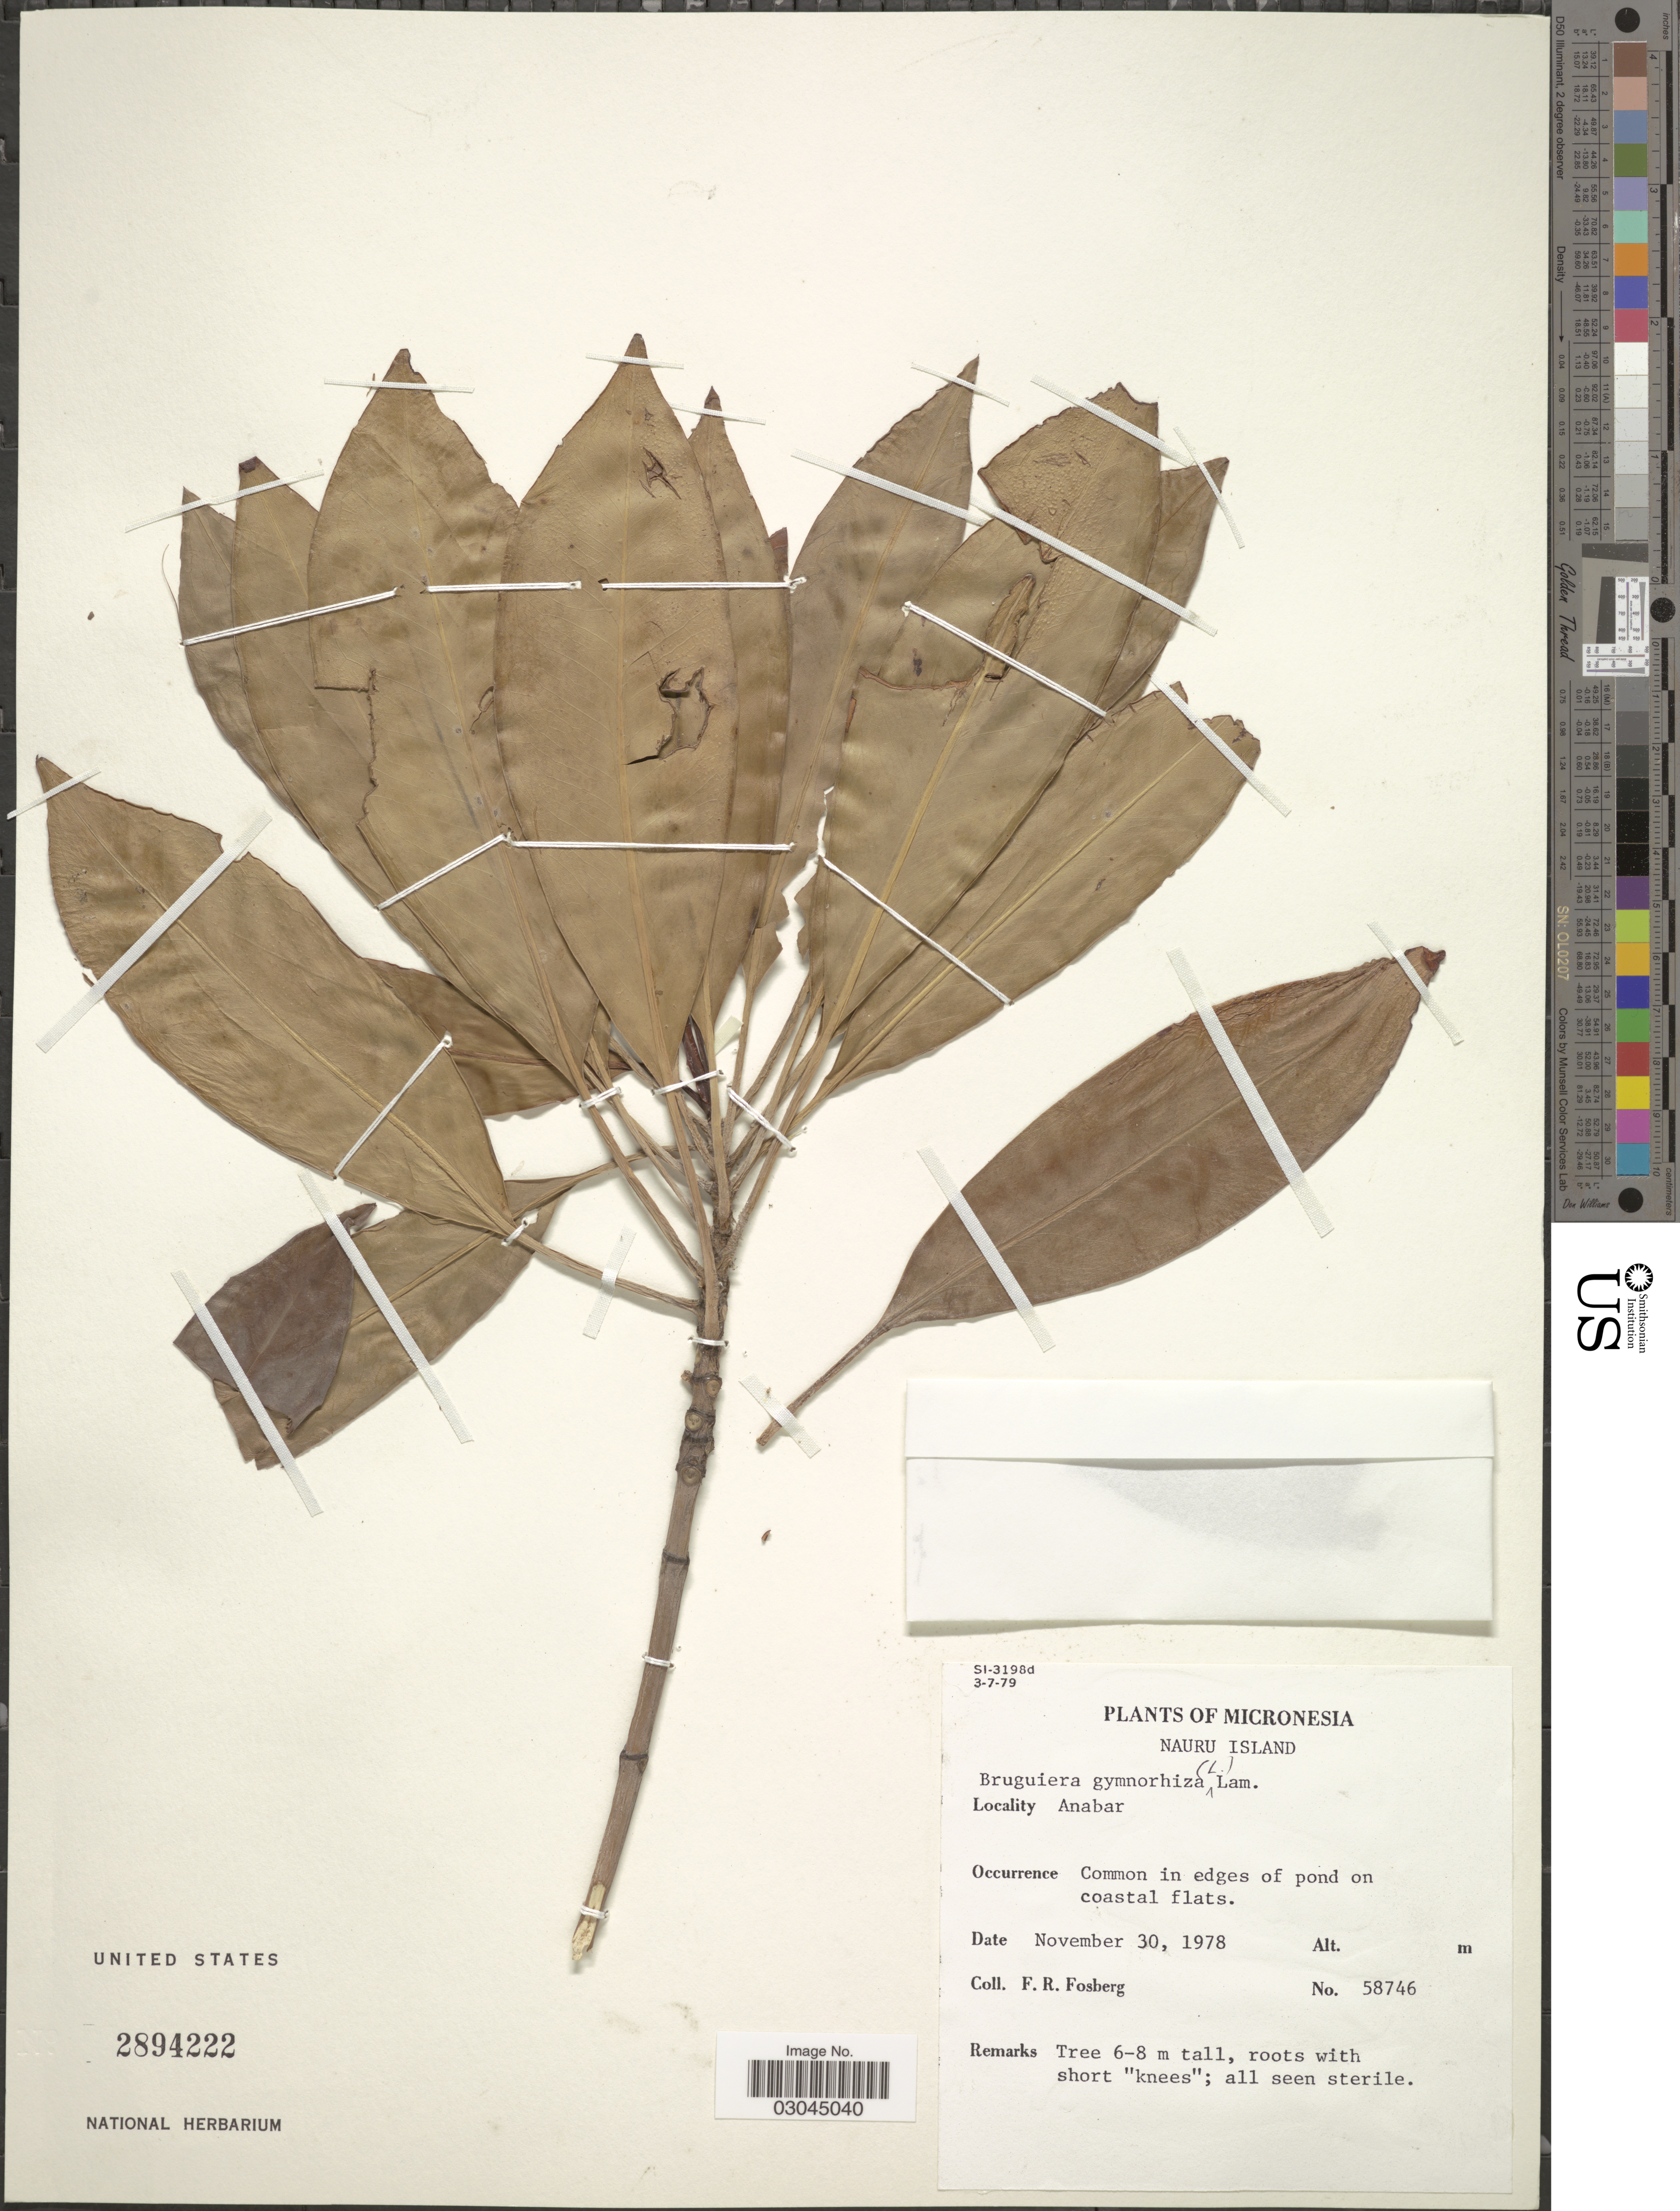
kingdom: Plantae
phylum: Tracheophyta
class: Magnoliopsida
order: Malpighiales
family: Rhizophoraceae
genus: Bruguiera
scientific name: Bruguiera gymnorhiza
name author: (L.) Savigny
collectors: F. R. Fosberg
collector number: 58746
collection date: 1978-11-30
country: Nauru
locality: Micronesia, Nauru Island, Anabar.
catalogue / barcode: US 2894222